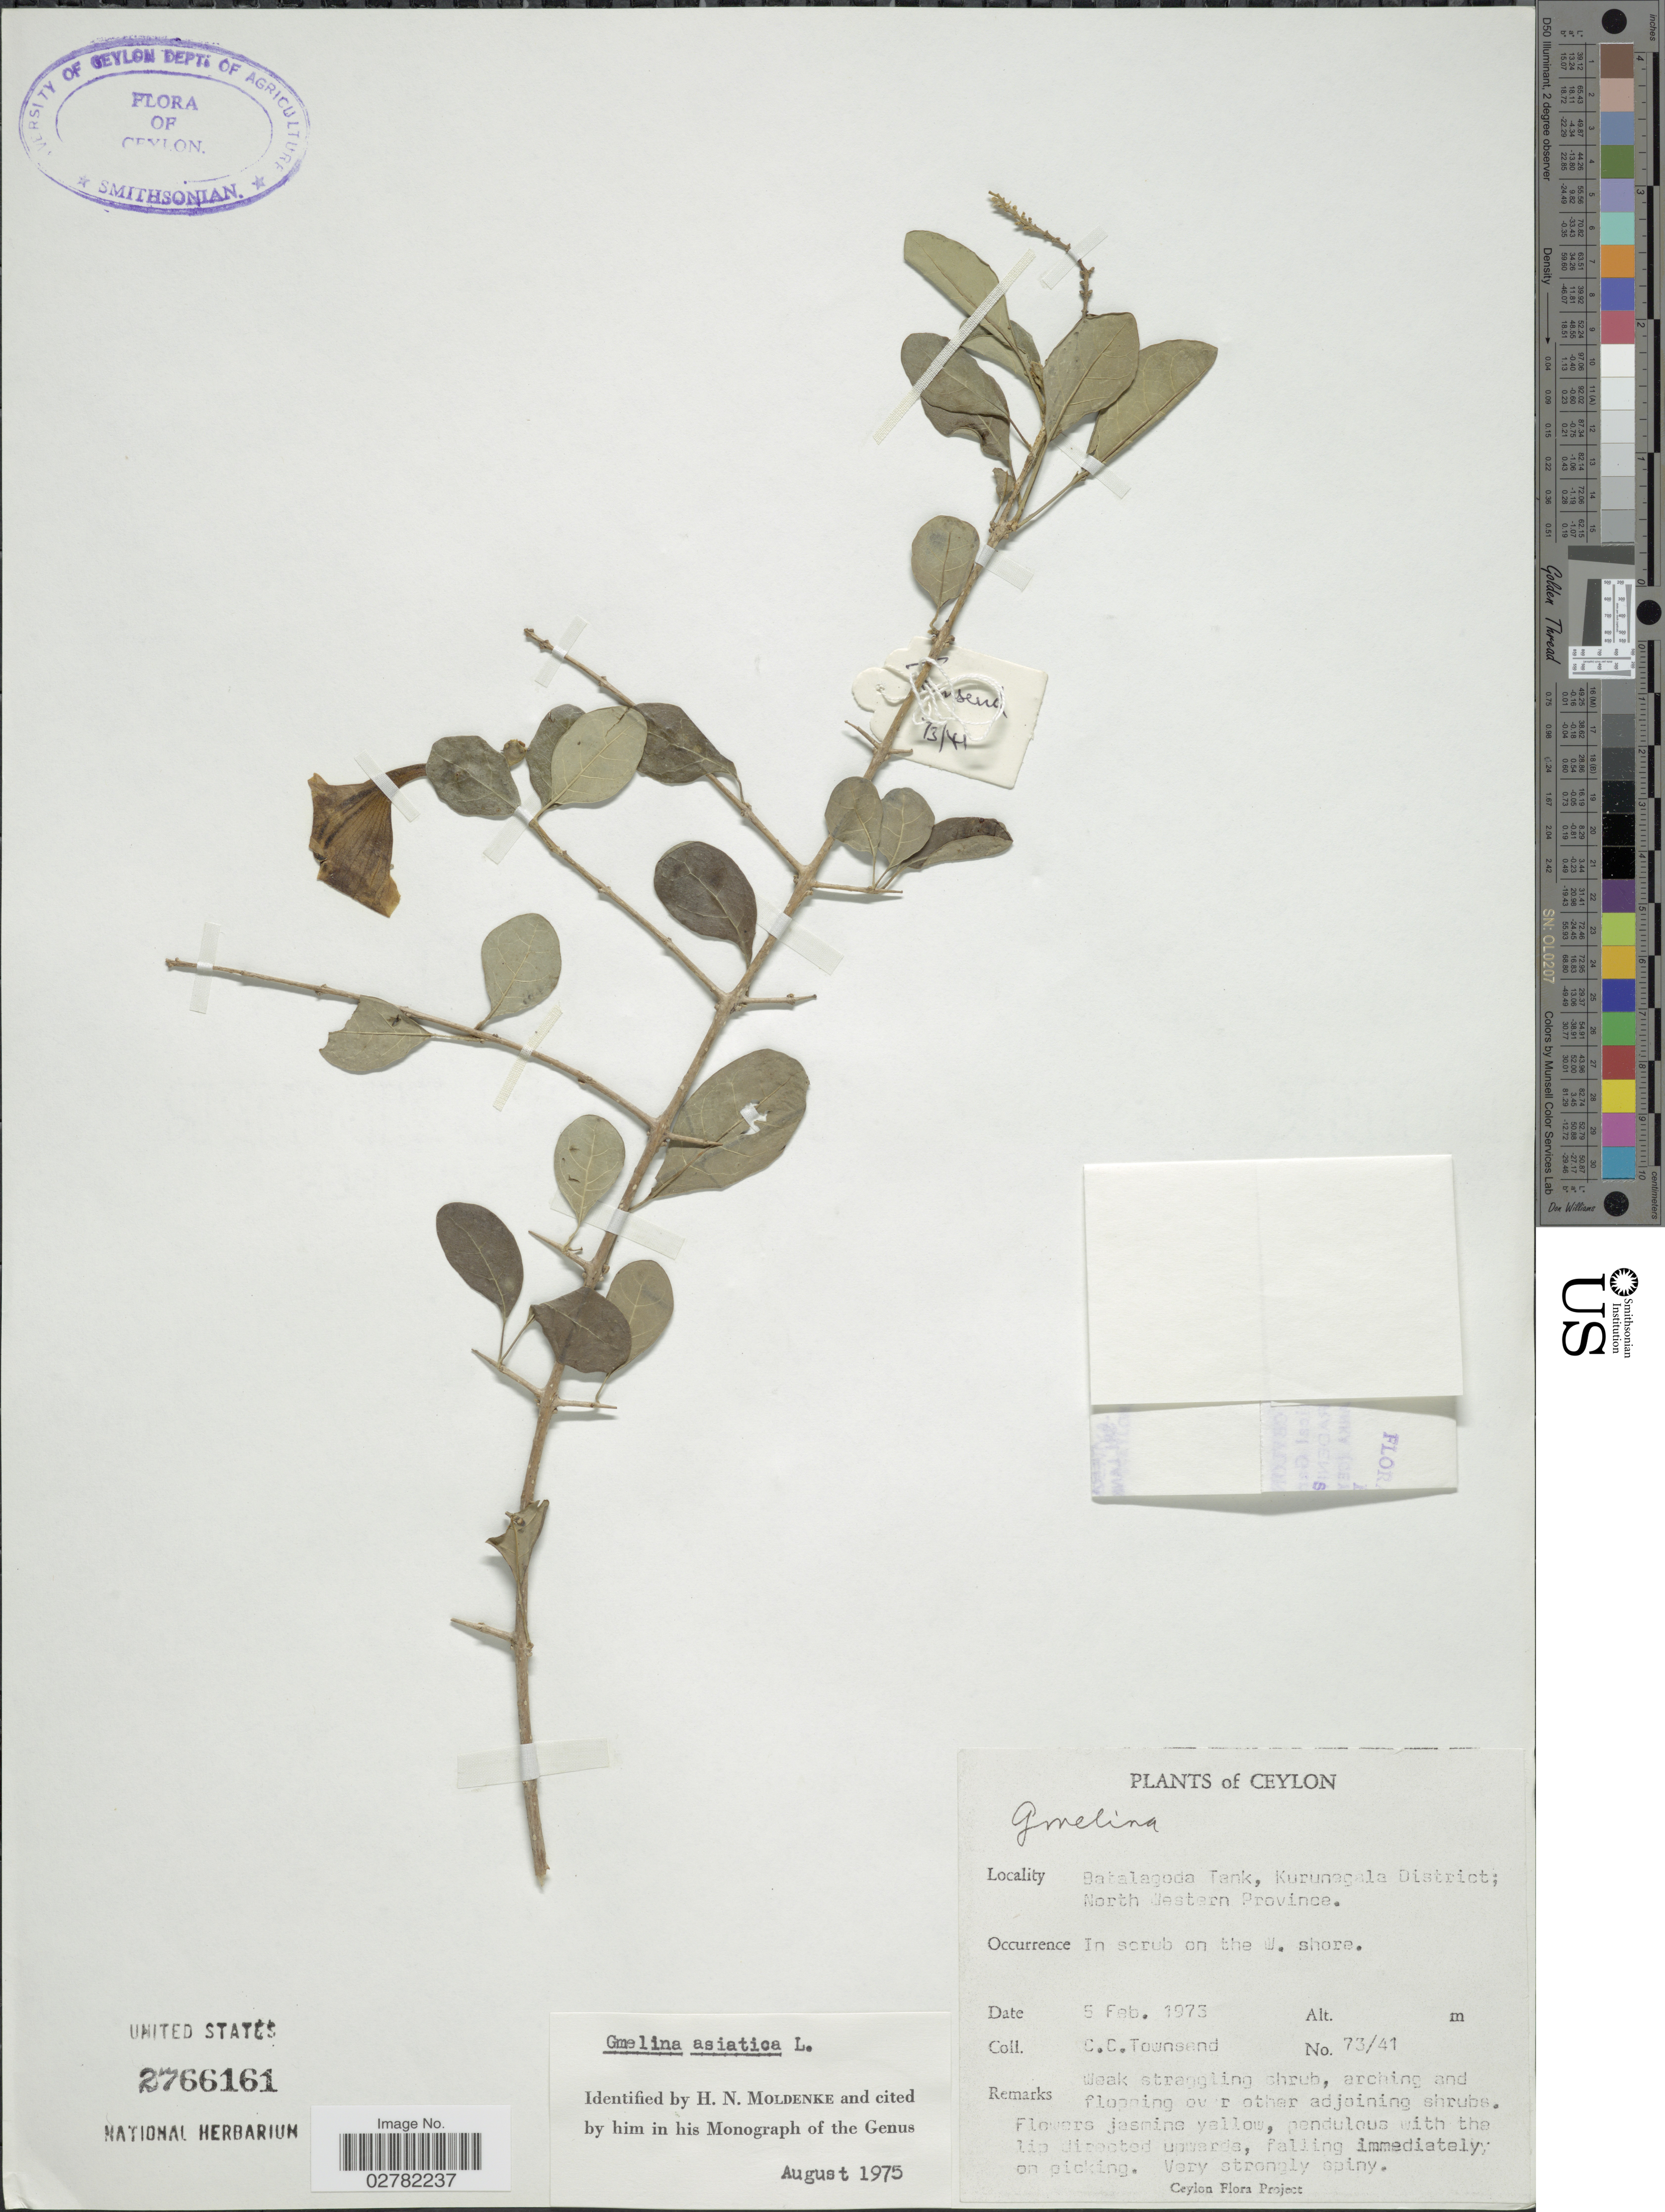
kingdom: Plantae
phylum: Tracheophyta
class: Magnoliopsida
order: Lamiales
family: Lamiaceae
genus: Gmelina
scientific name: Gmelina asiatica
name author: L.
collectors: C. Townsend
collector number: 73/41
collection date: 1973-02-05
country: Sri Lanka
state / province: North Western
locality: Ceylon. Batalagoda Tank, Kurunagala District; North Western Province. In scrub on the W. shore.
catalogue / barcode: US 2766161